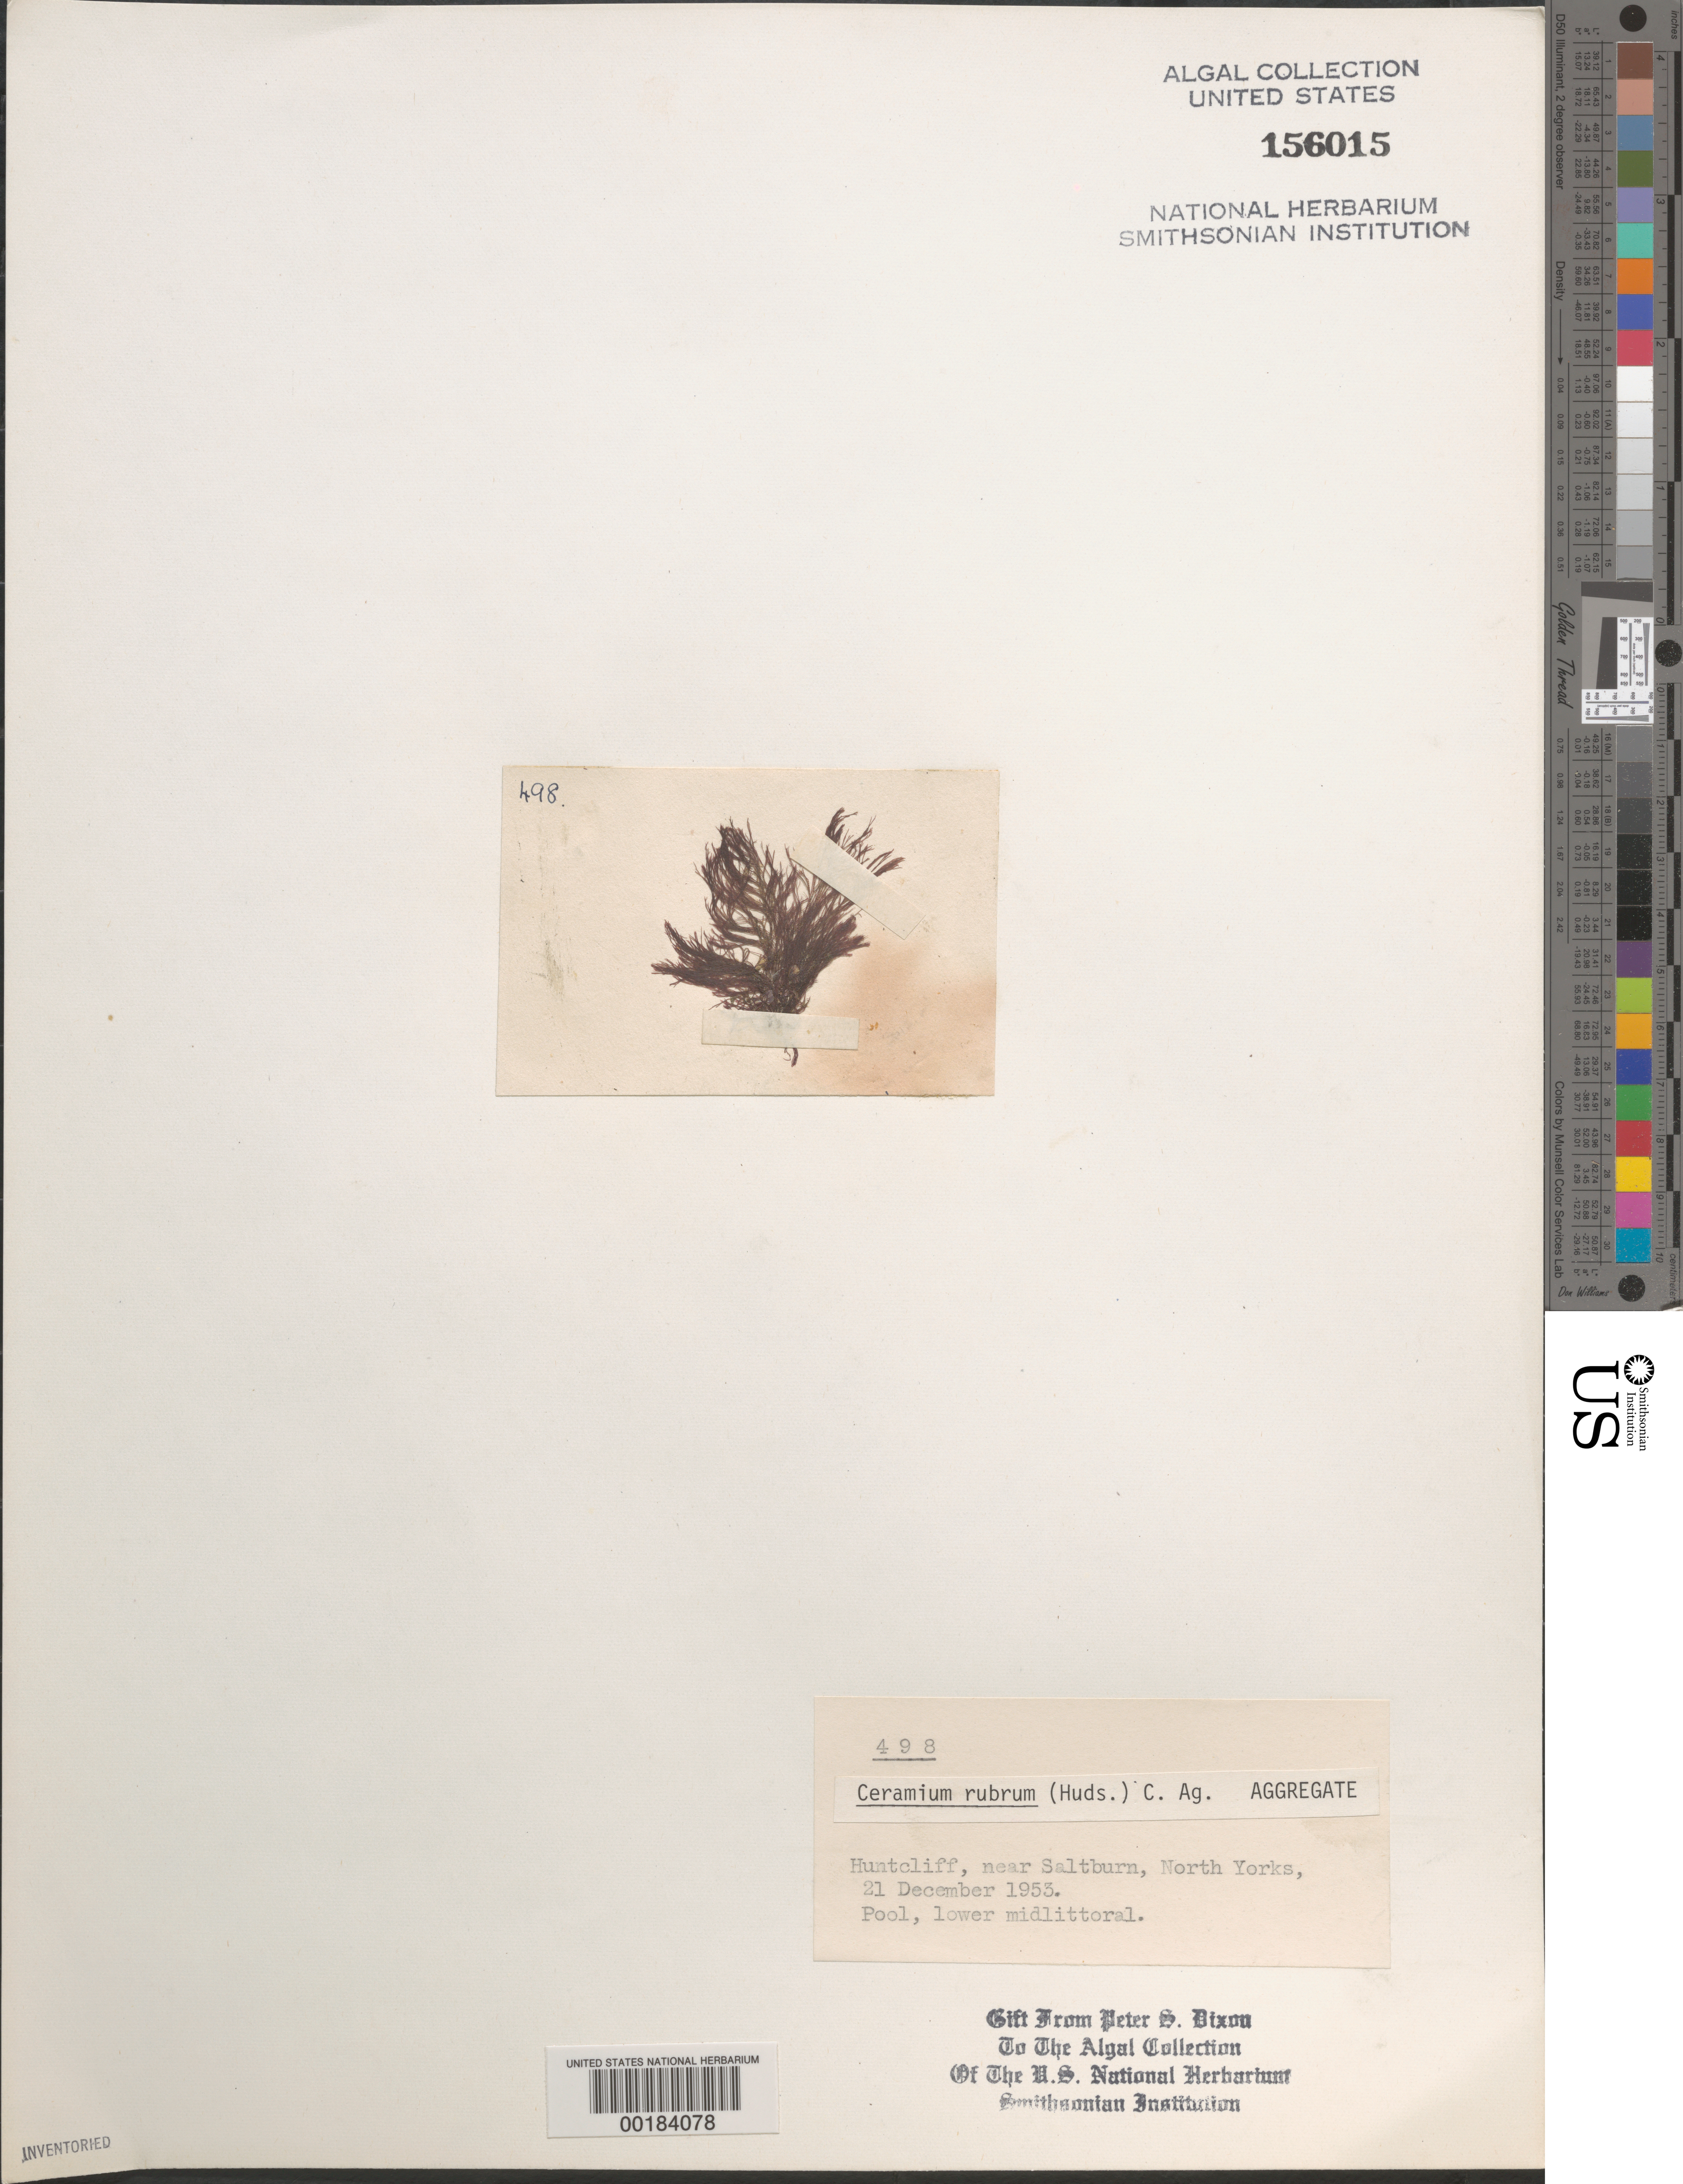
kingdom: Plantae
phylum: Rhodophyta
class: Florideophyceae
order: Ceramiales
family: Ceramiaceae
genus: Ceramium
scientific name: Ceramium rubrum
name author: C. Agardh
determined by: Dixon, P. S.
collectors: P. S. Dixon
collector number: PSD 498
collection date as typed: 21 Dec 1953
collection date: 1953-12-21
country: United Kingdom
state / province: England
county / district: North Yorkshire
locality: Huntcliff, near Saltburn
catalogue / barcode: US 156015